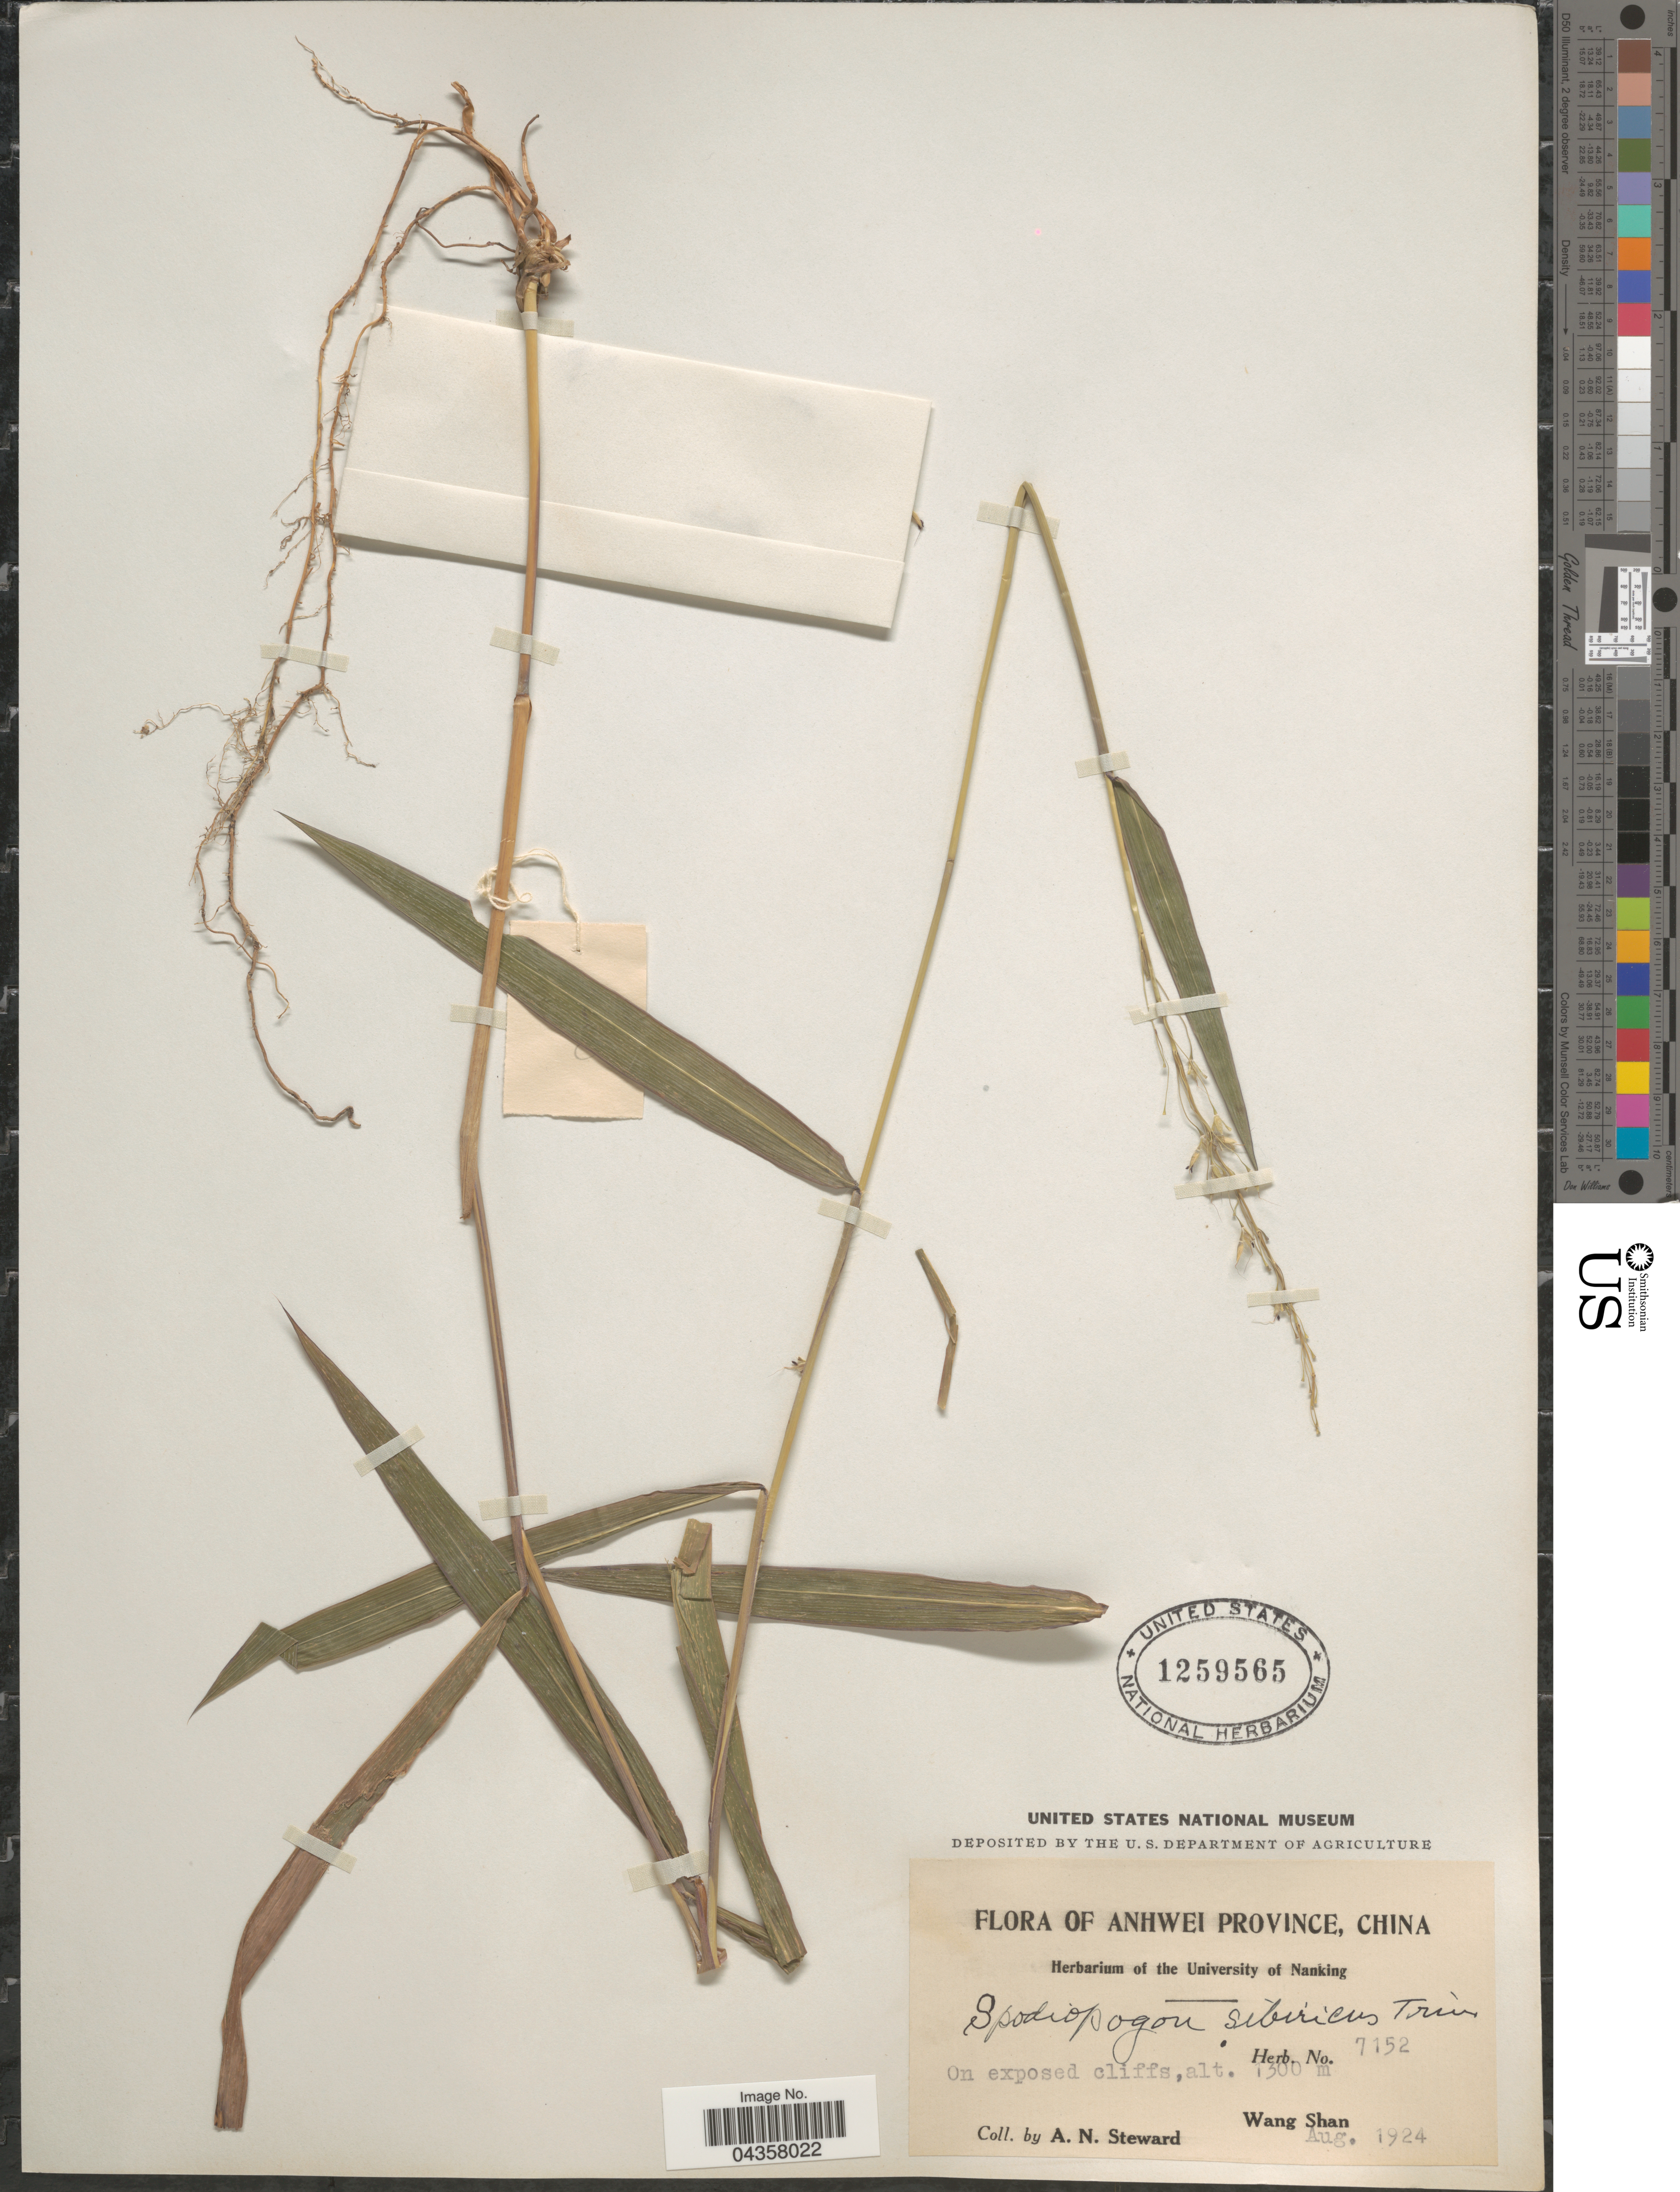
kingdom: Plantae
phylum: Tracheophyta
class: Liliopsida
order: Poales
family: Poaceae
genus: Spodiopogon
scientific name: Spodiopogon sibiricus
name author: Trin.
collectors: A. N. Steward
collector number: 7152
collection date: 1924-08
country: China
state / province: Anhui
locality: Anhwei Province. Wang Shan.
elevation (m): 1300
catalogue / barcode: US 1259565